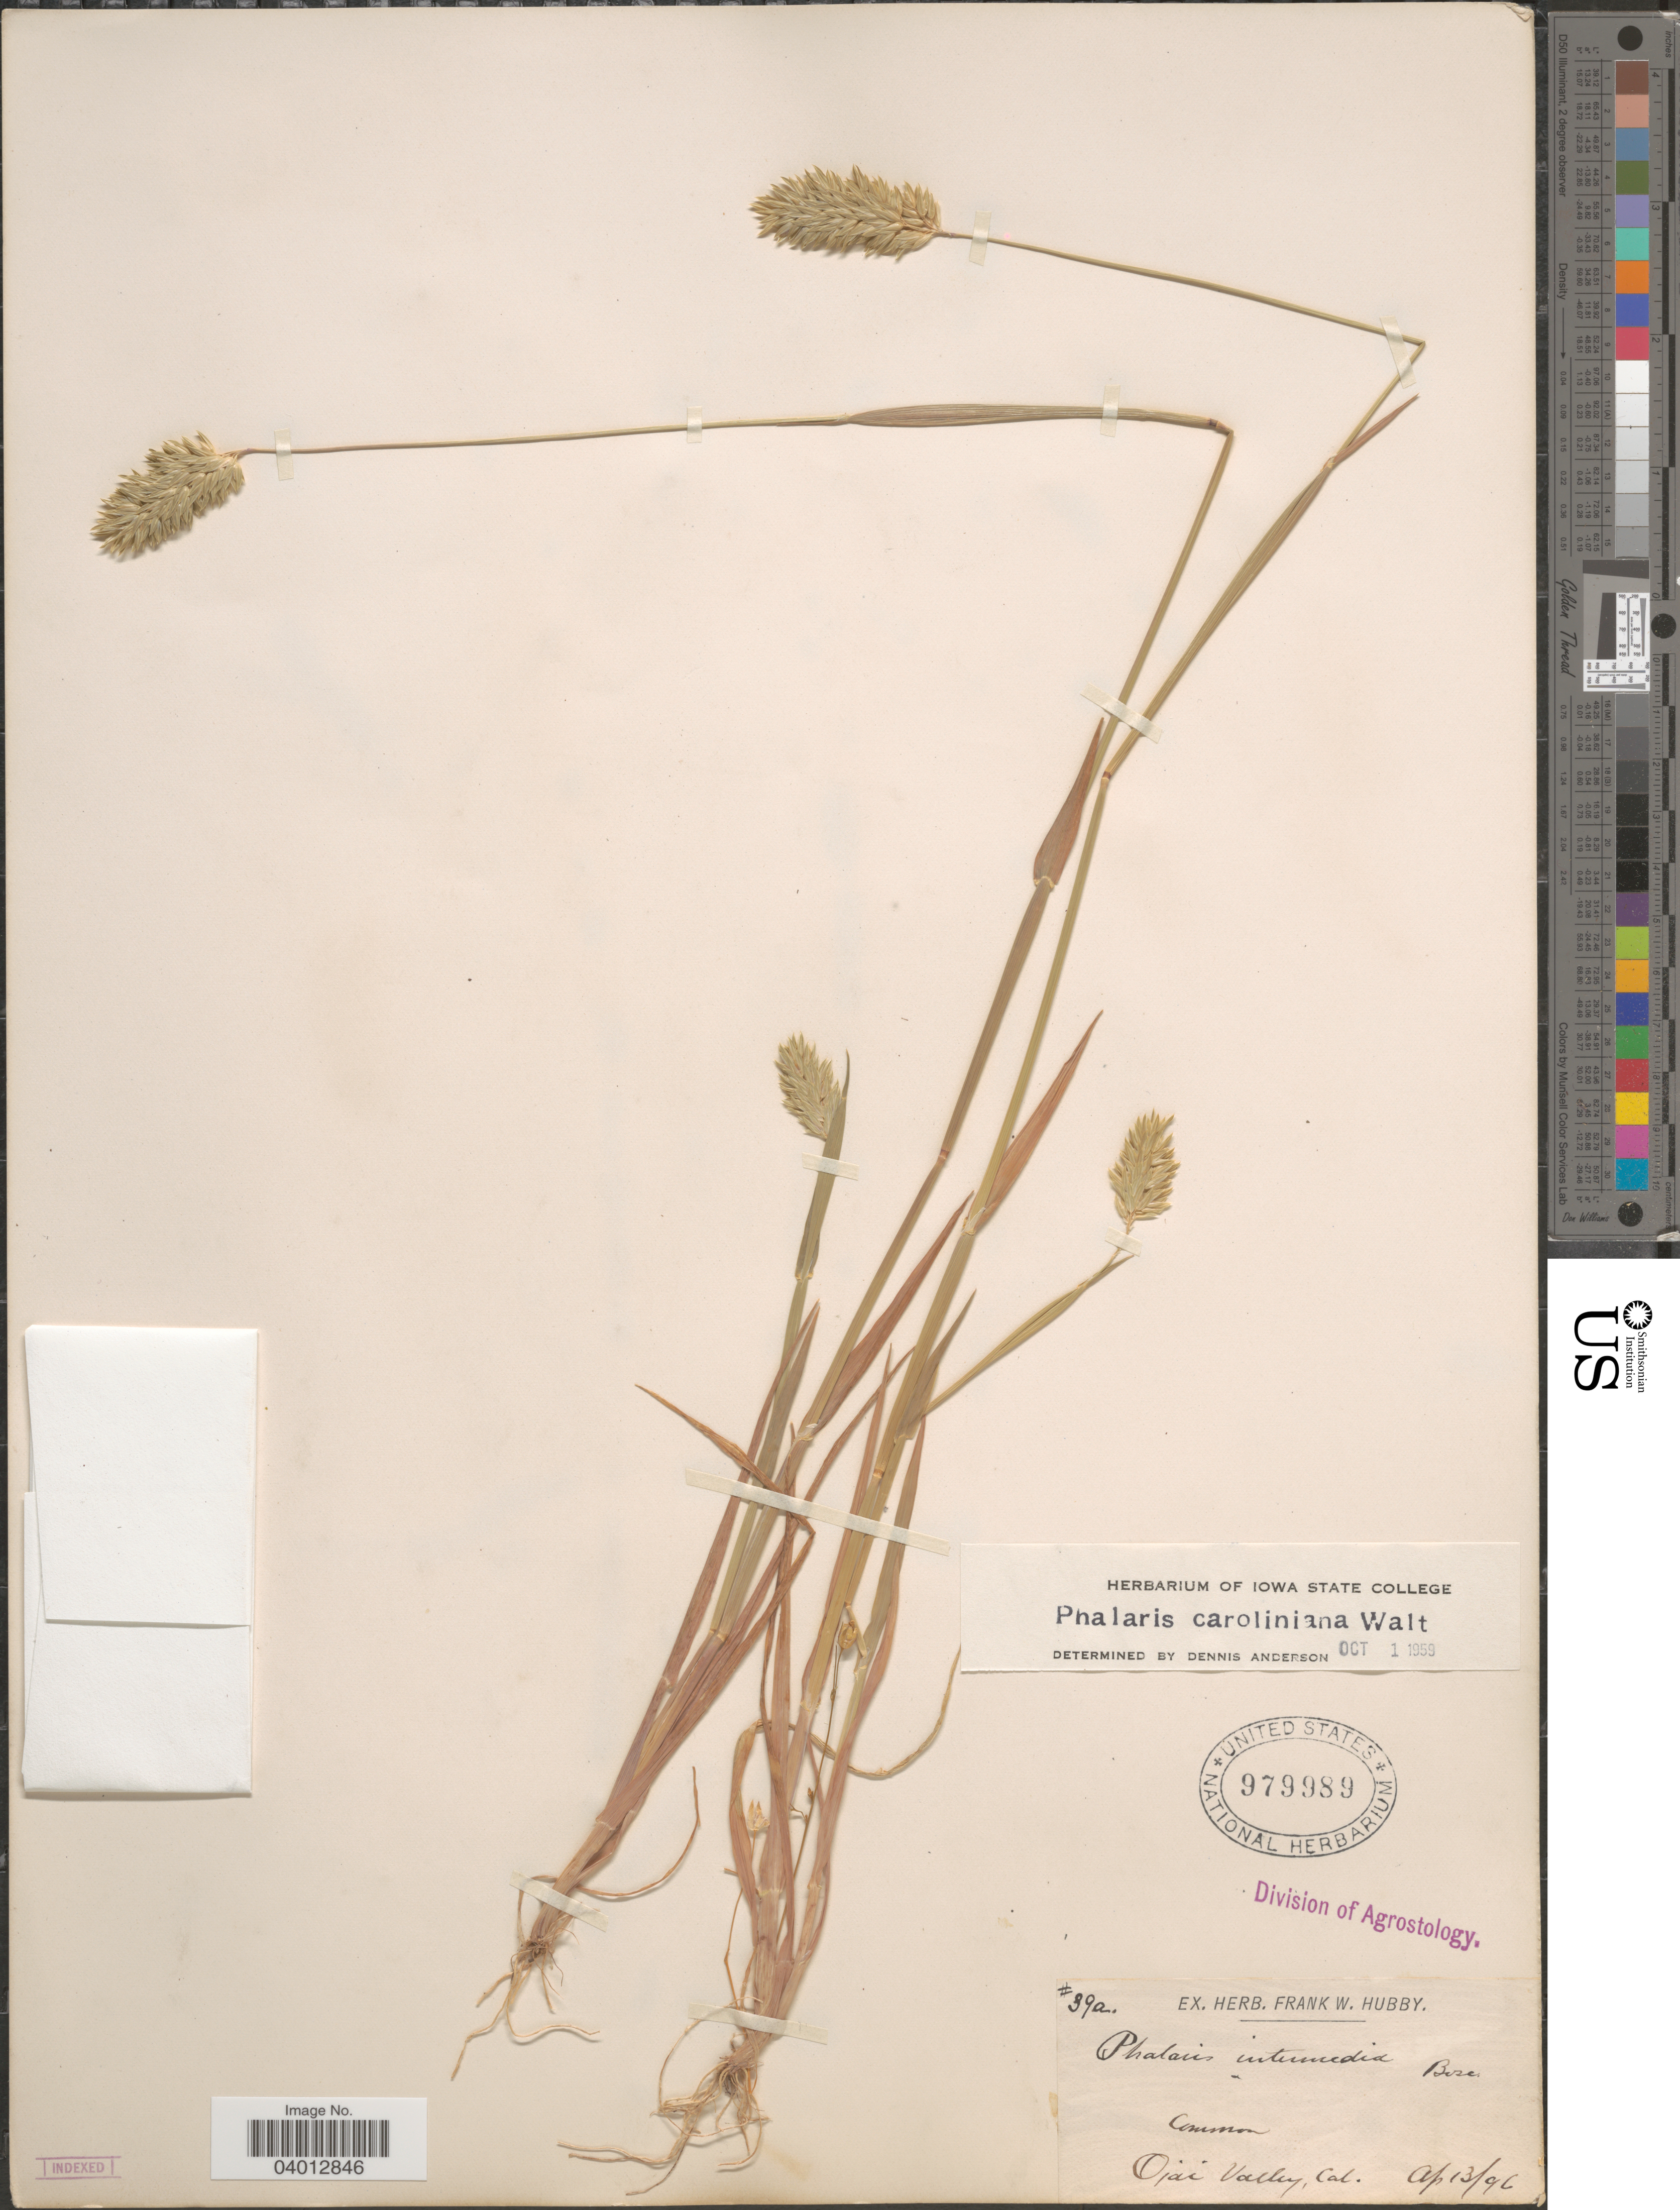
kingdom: Plantae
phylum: Tracheophyta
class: Liliopsida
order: Poales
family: Poaceae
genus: Phalaris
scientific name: Phalaris caroliniana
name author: Walter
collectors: Ex herb. Frank W. Hubby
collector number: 39a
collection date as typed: Transcribed d/m/y: 13/4/96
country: United States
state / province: California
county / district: Ventura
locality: Common, Ojai Valley.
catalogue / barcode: US 979989